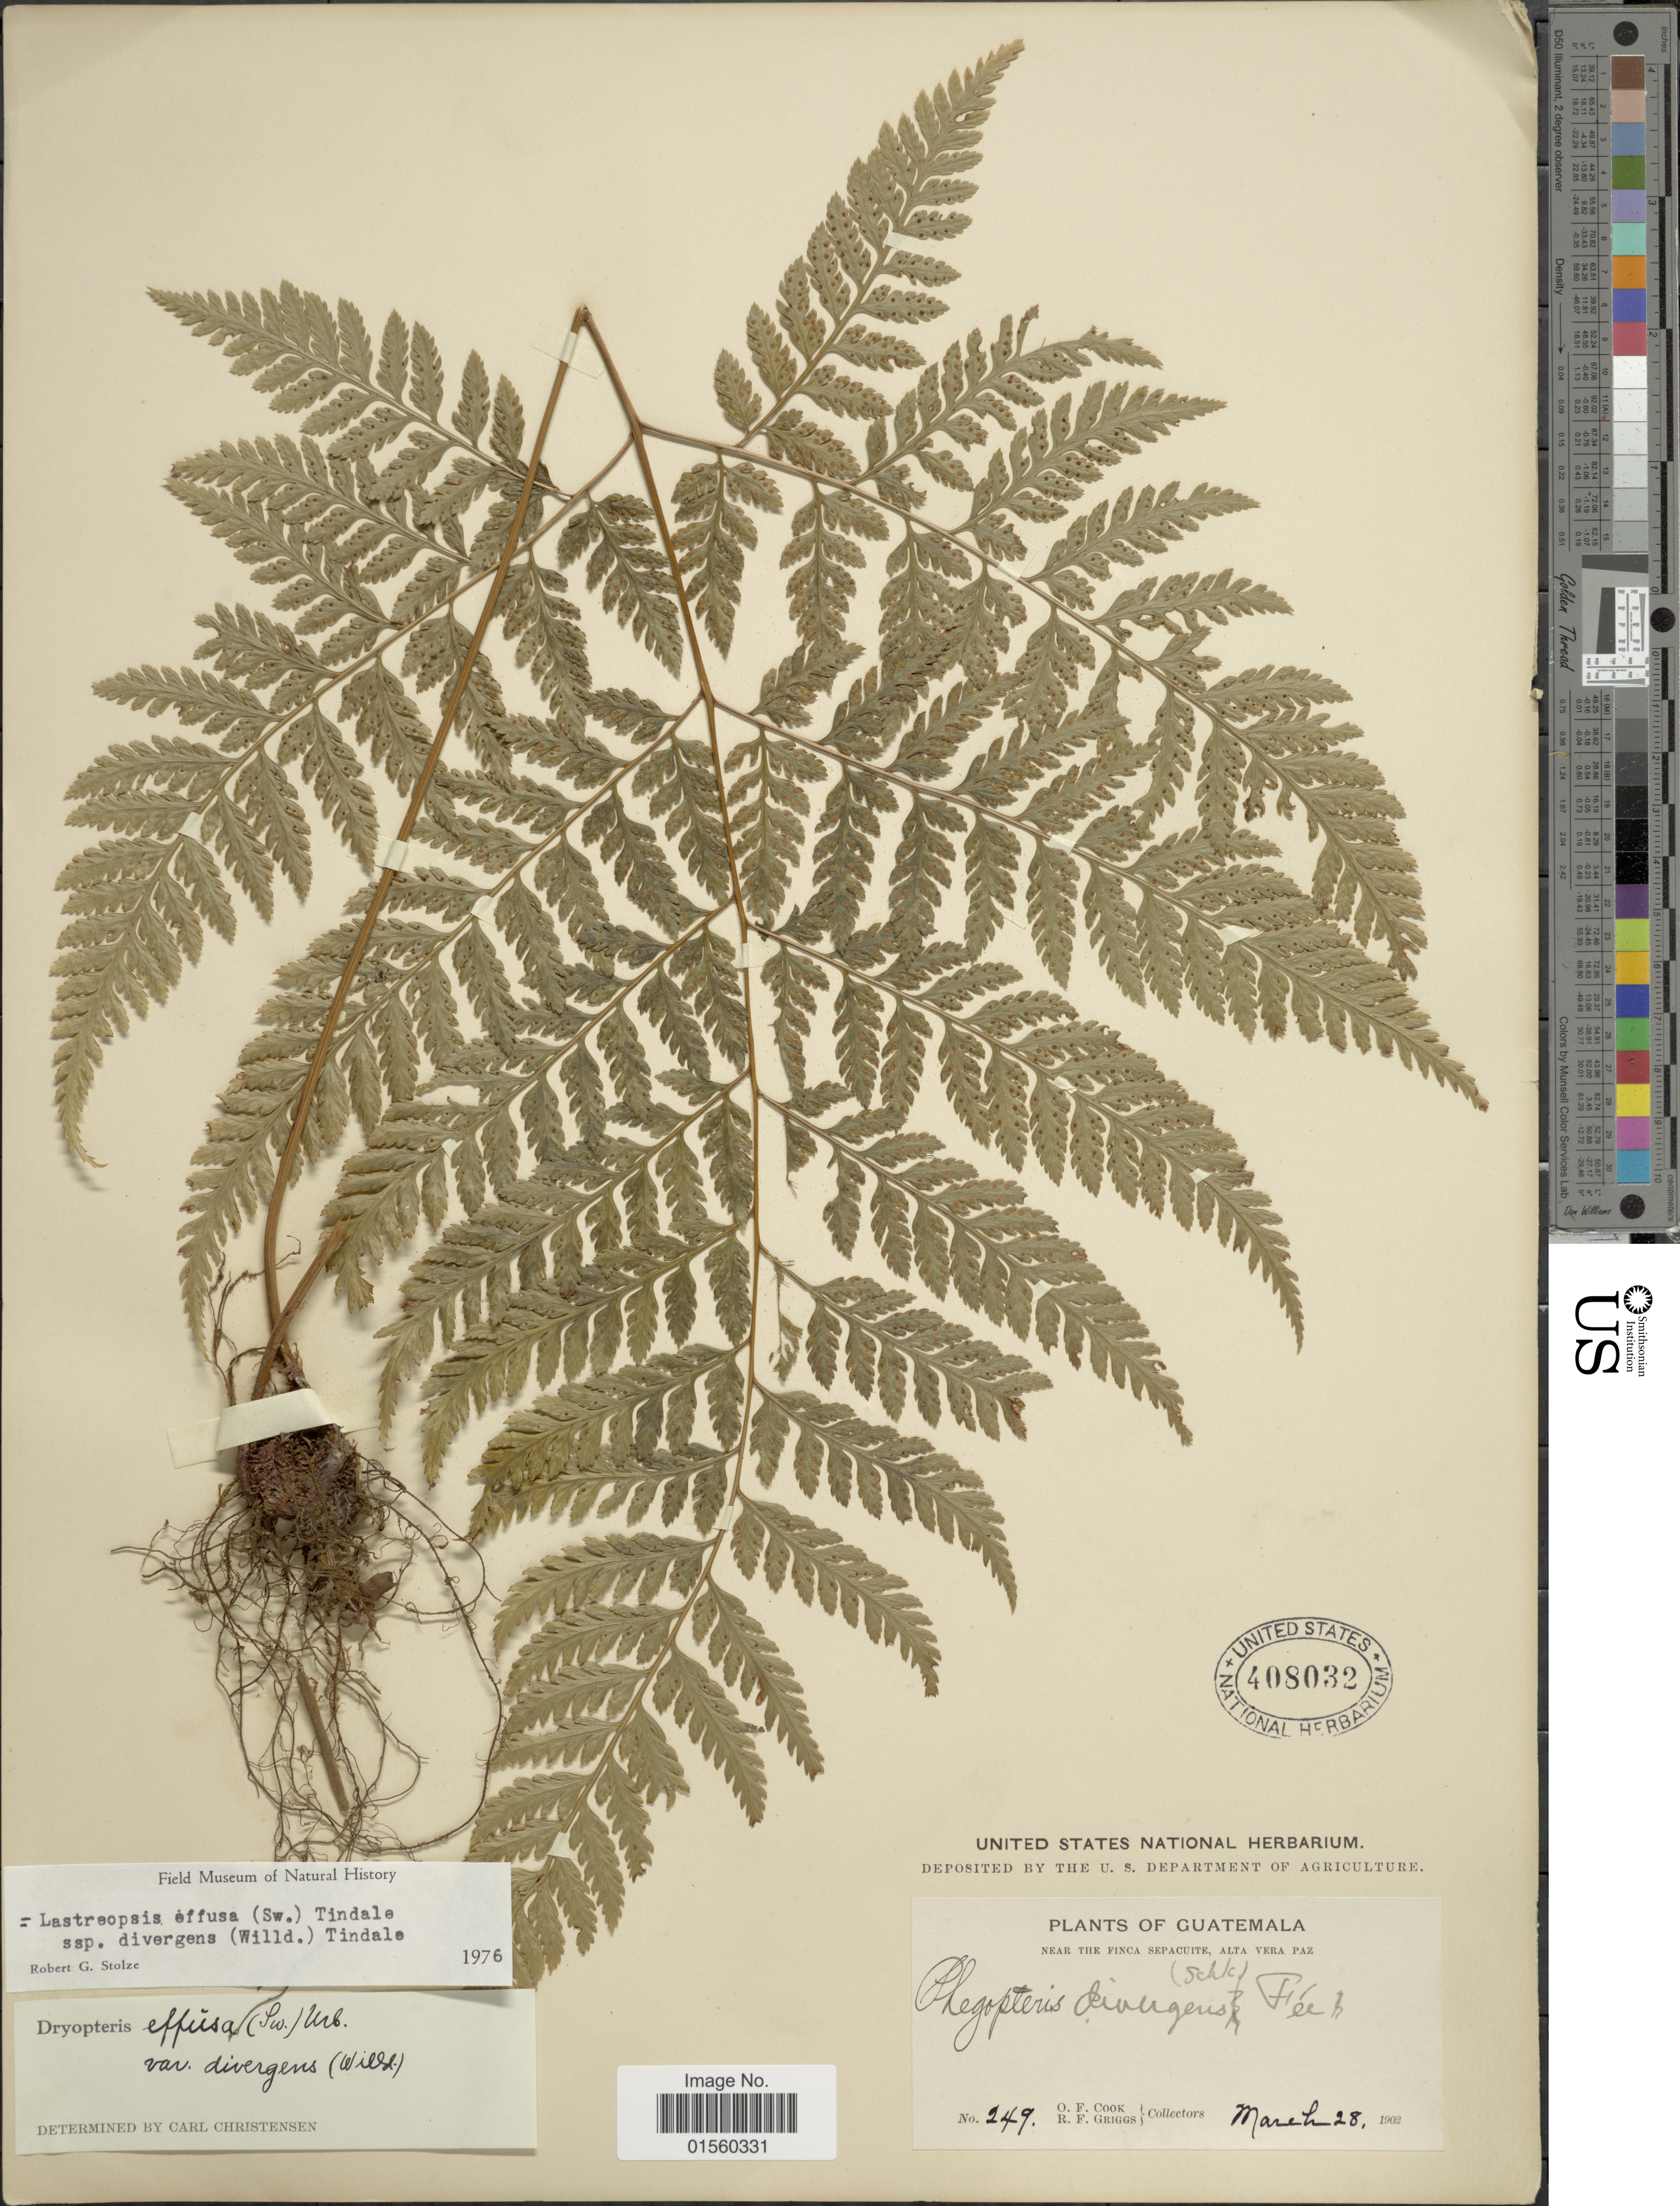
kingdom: Plantae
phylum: Tracheophyta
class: Polypodiopsida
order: Polypodiales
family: Dryopteridaceae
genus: Parapolystichum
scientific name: Parapolystichum effusum var. effusum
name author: (Sw.) Ching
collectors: O. F. Cook & R. F. Griggs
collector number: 249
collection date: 1902-03-28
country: Guatemala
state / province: Alta Verapaz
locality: Near the Finca Sepacuite, Alta Vera Paz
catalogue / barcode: US 408032